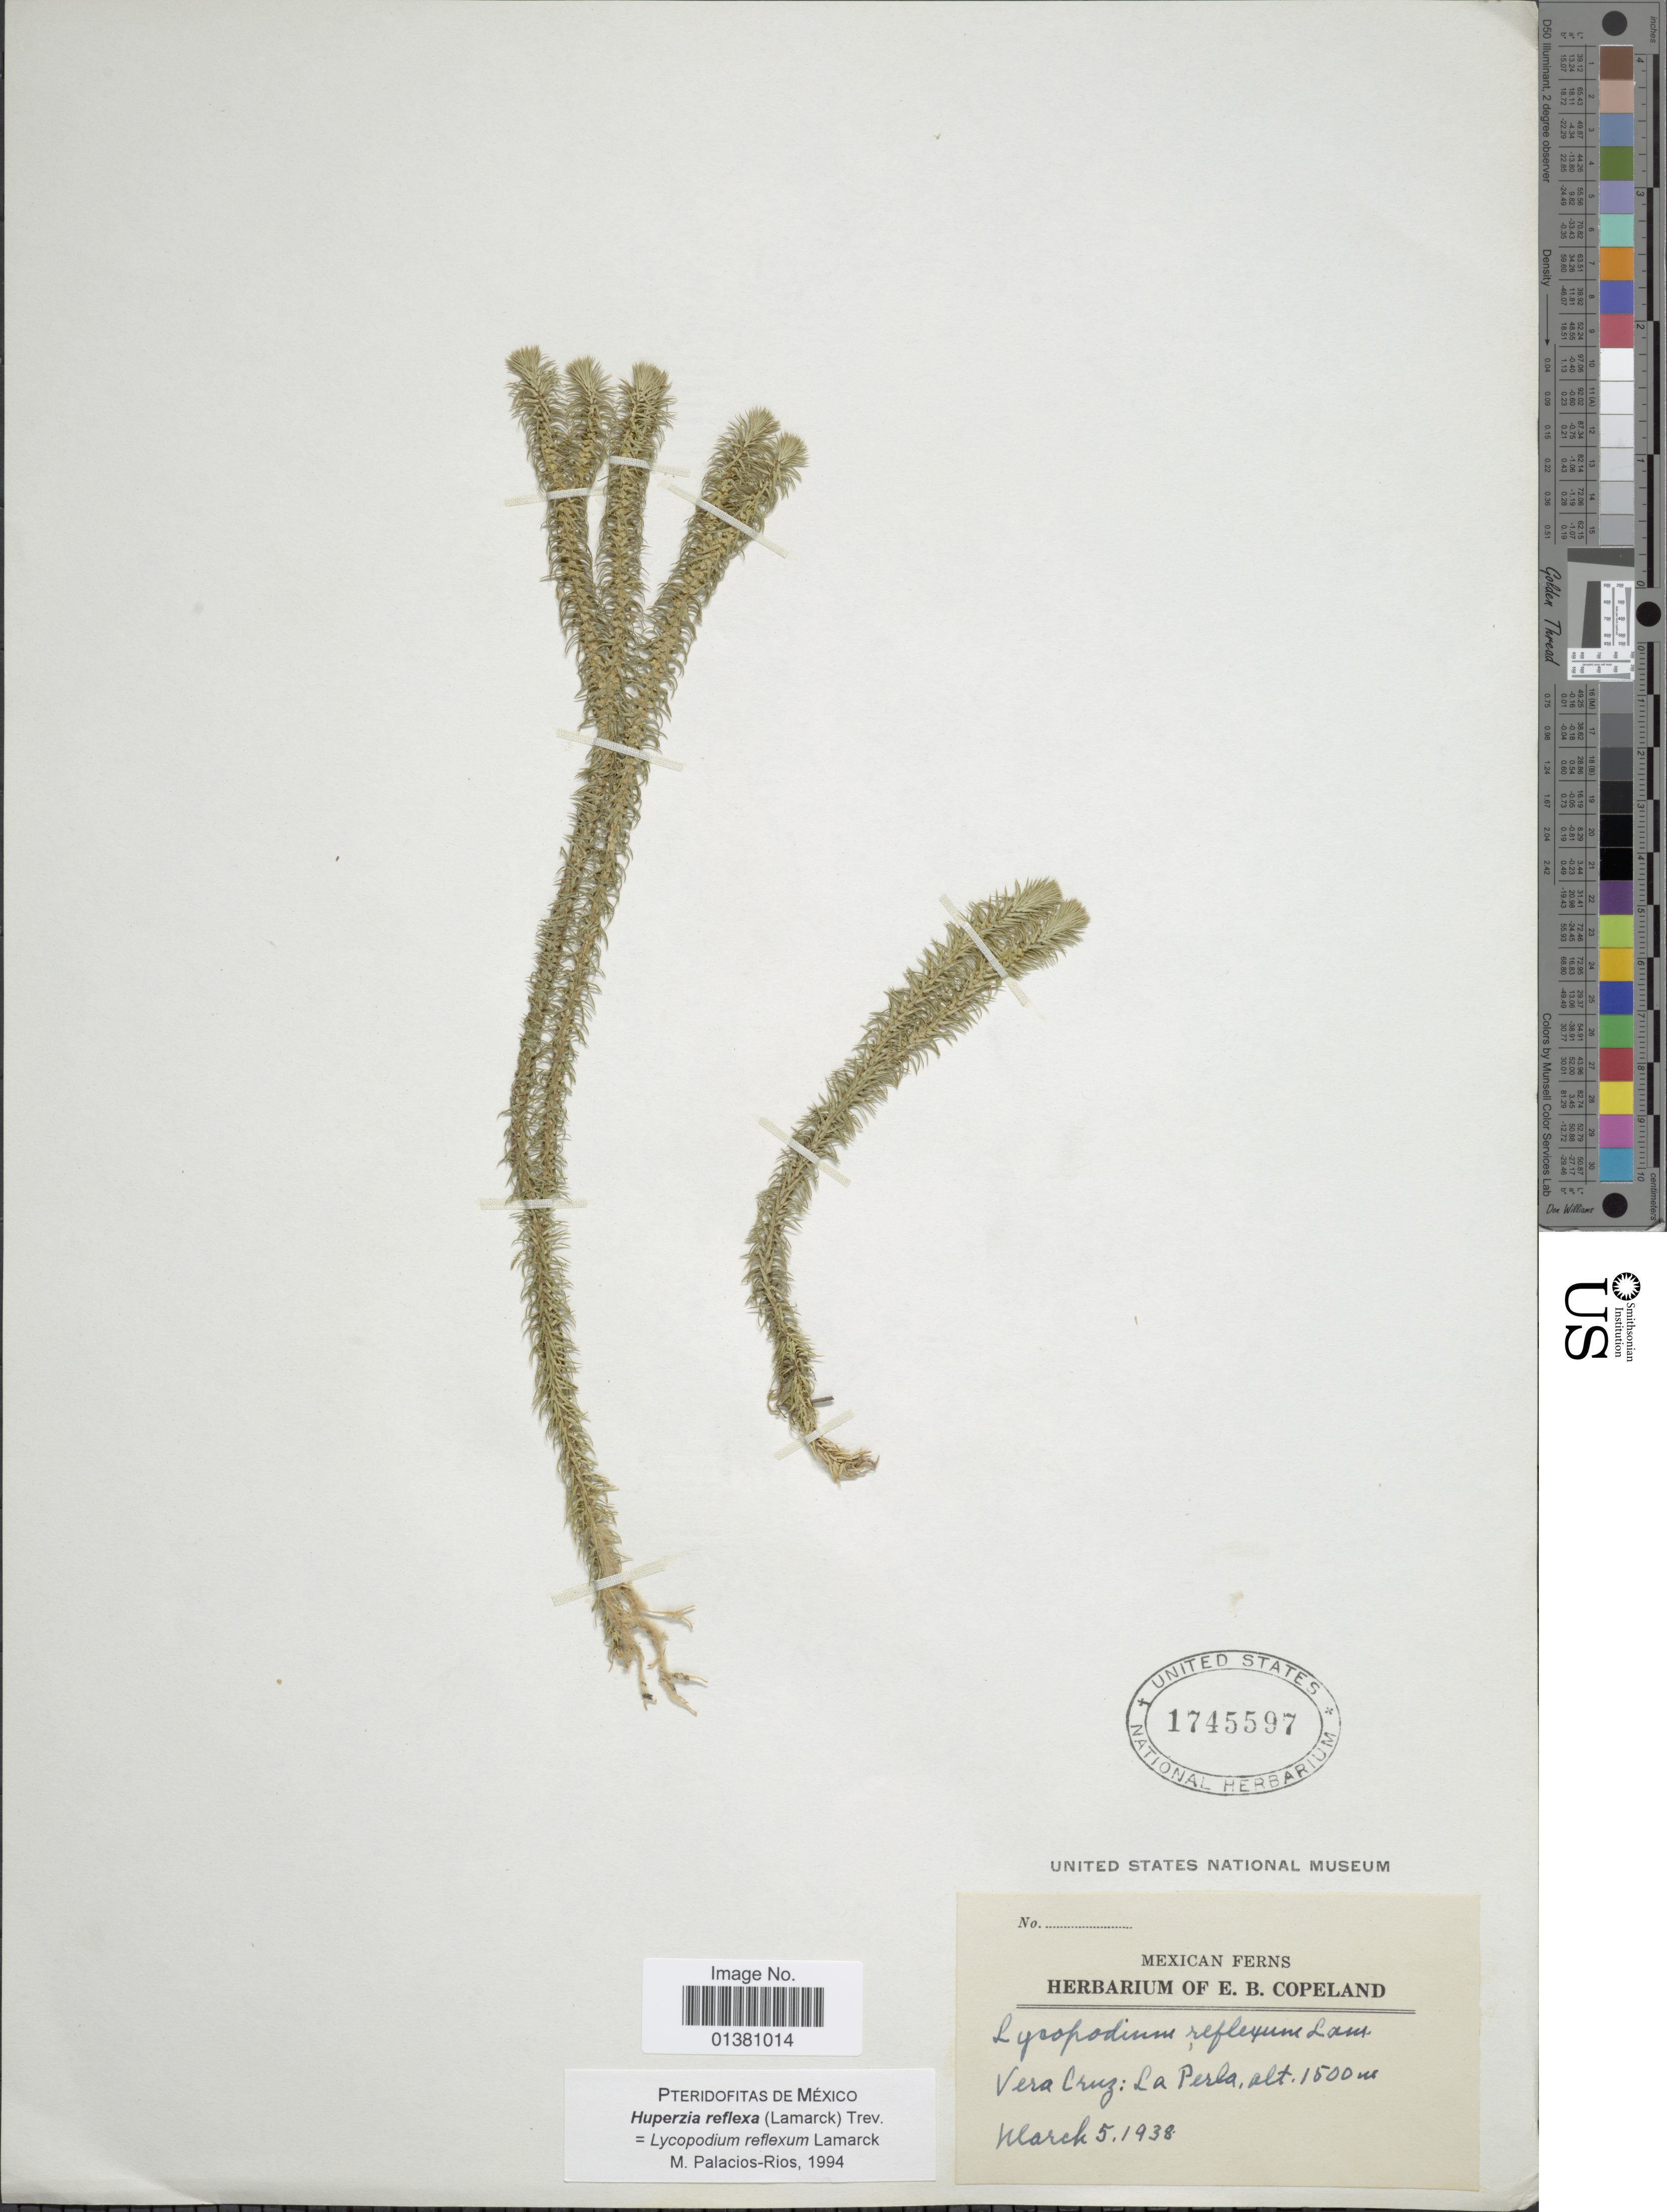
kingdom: Plantae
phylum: Tracheophyta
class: Lycopodiopsida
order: Lycopodiales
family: Lycopodiaceae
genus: Phlegmariurus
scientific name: Phlegmariurus reflexus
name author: (Lam.) B. Øllg.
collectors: E. B. Copeland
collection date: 1938-03-05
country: Mexico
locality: Vera Cruz: La Perla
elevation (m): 1500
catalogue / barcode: US 1745597